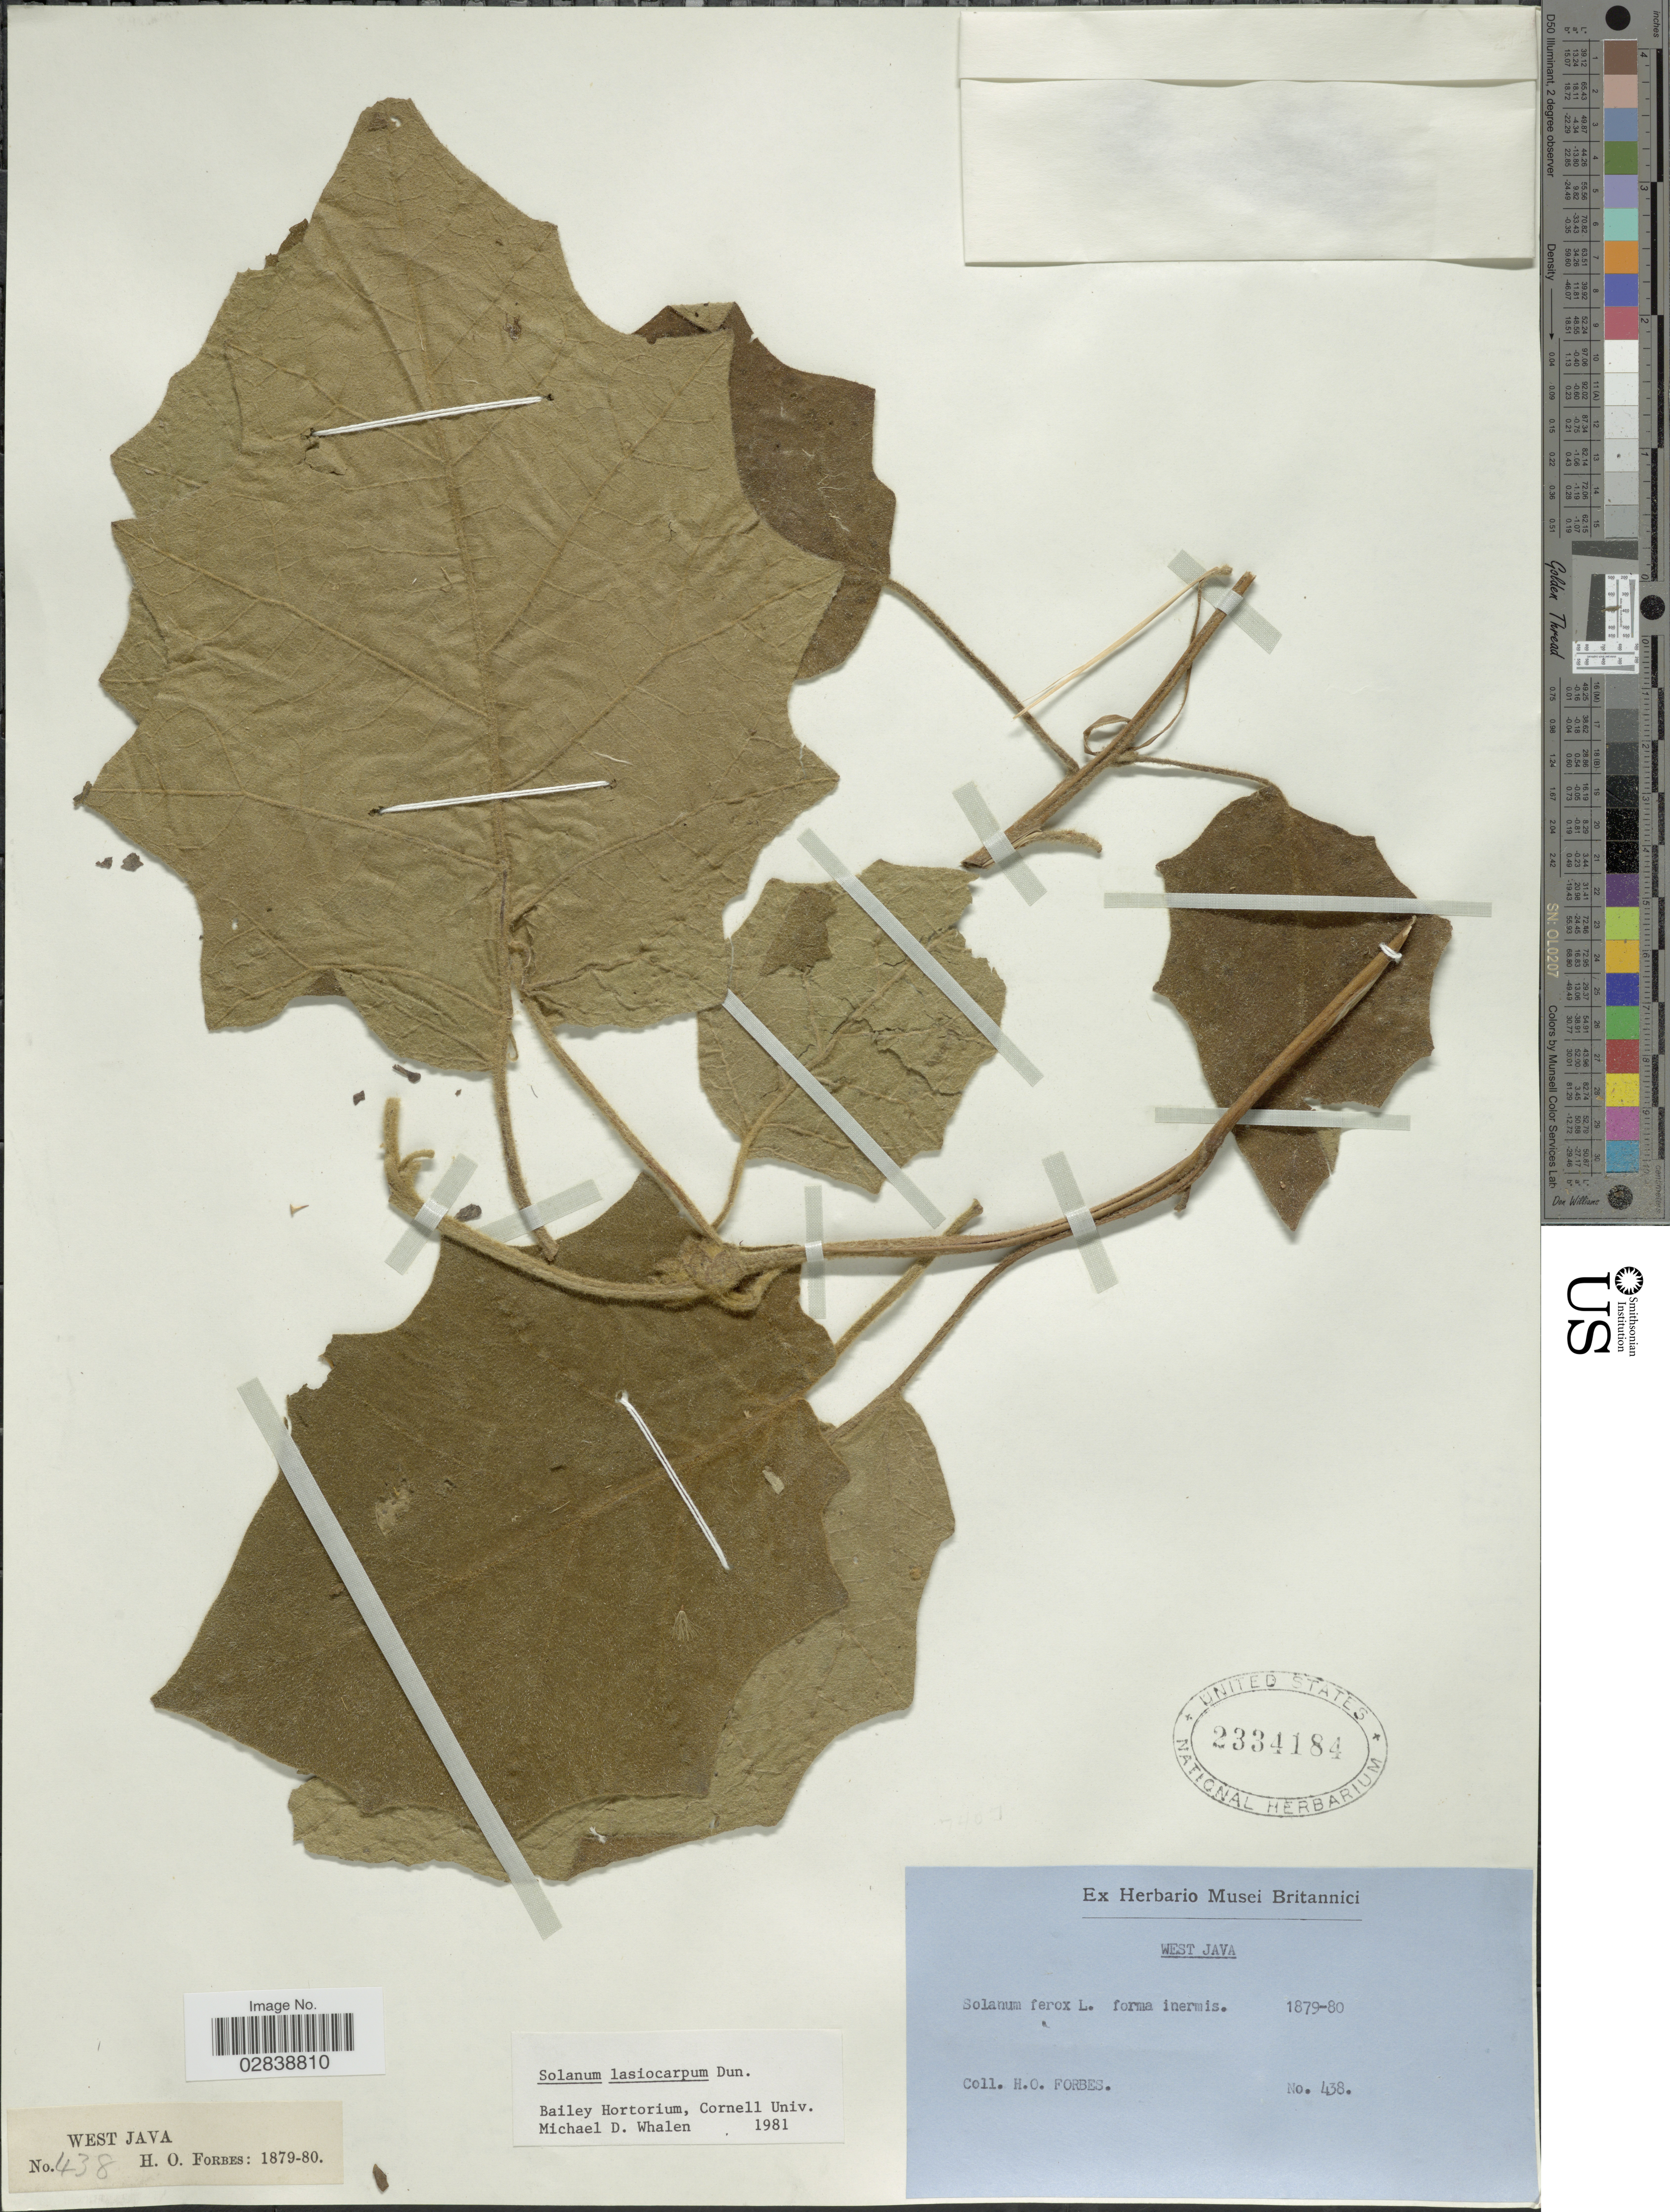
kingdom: Plantae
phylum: Tracheophyta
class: Magnoliopsida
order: Solanales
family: Solanaceae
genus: Solanum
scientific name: Solanum lasiocarpum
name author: Dunal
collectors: H. O. Forbes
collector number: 438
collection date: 1879/1880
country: Indonesia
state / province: Java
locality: West Java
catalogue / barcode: US 2334184